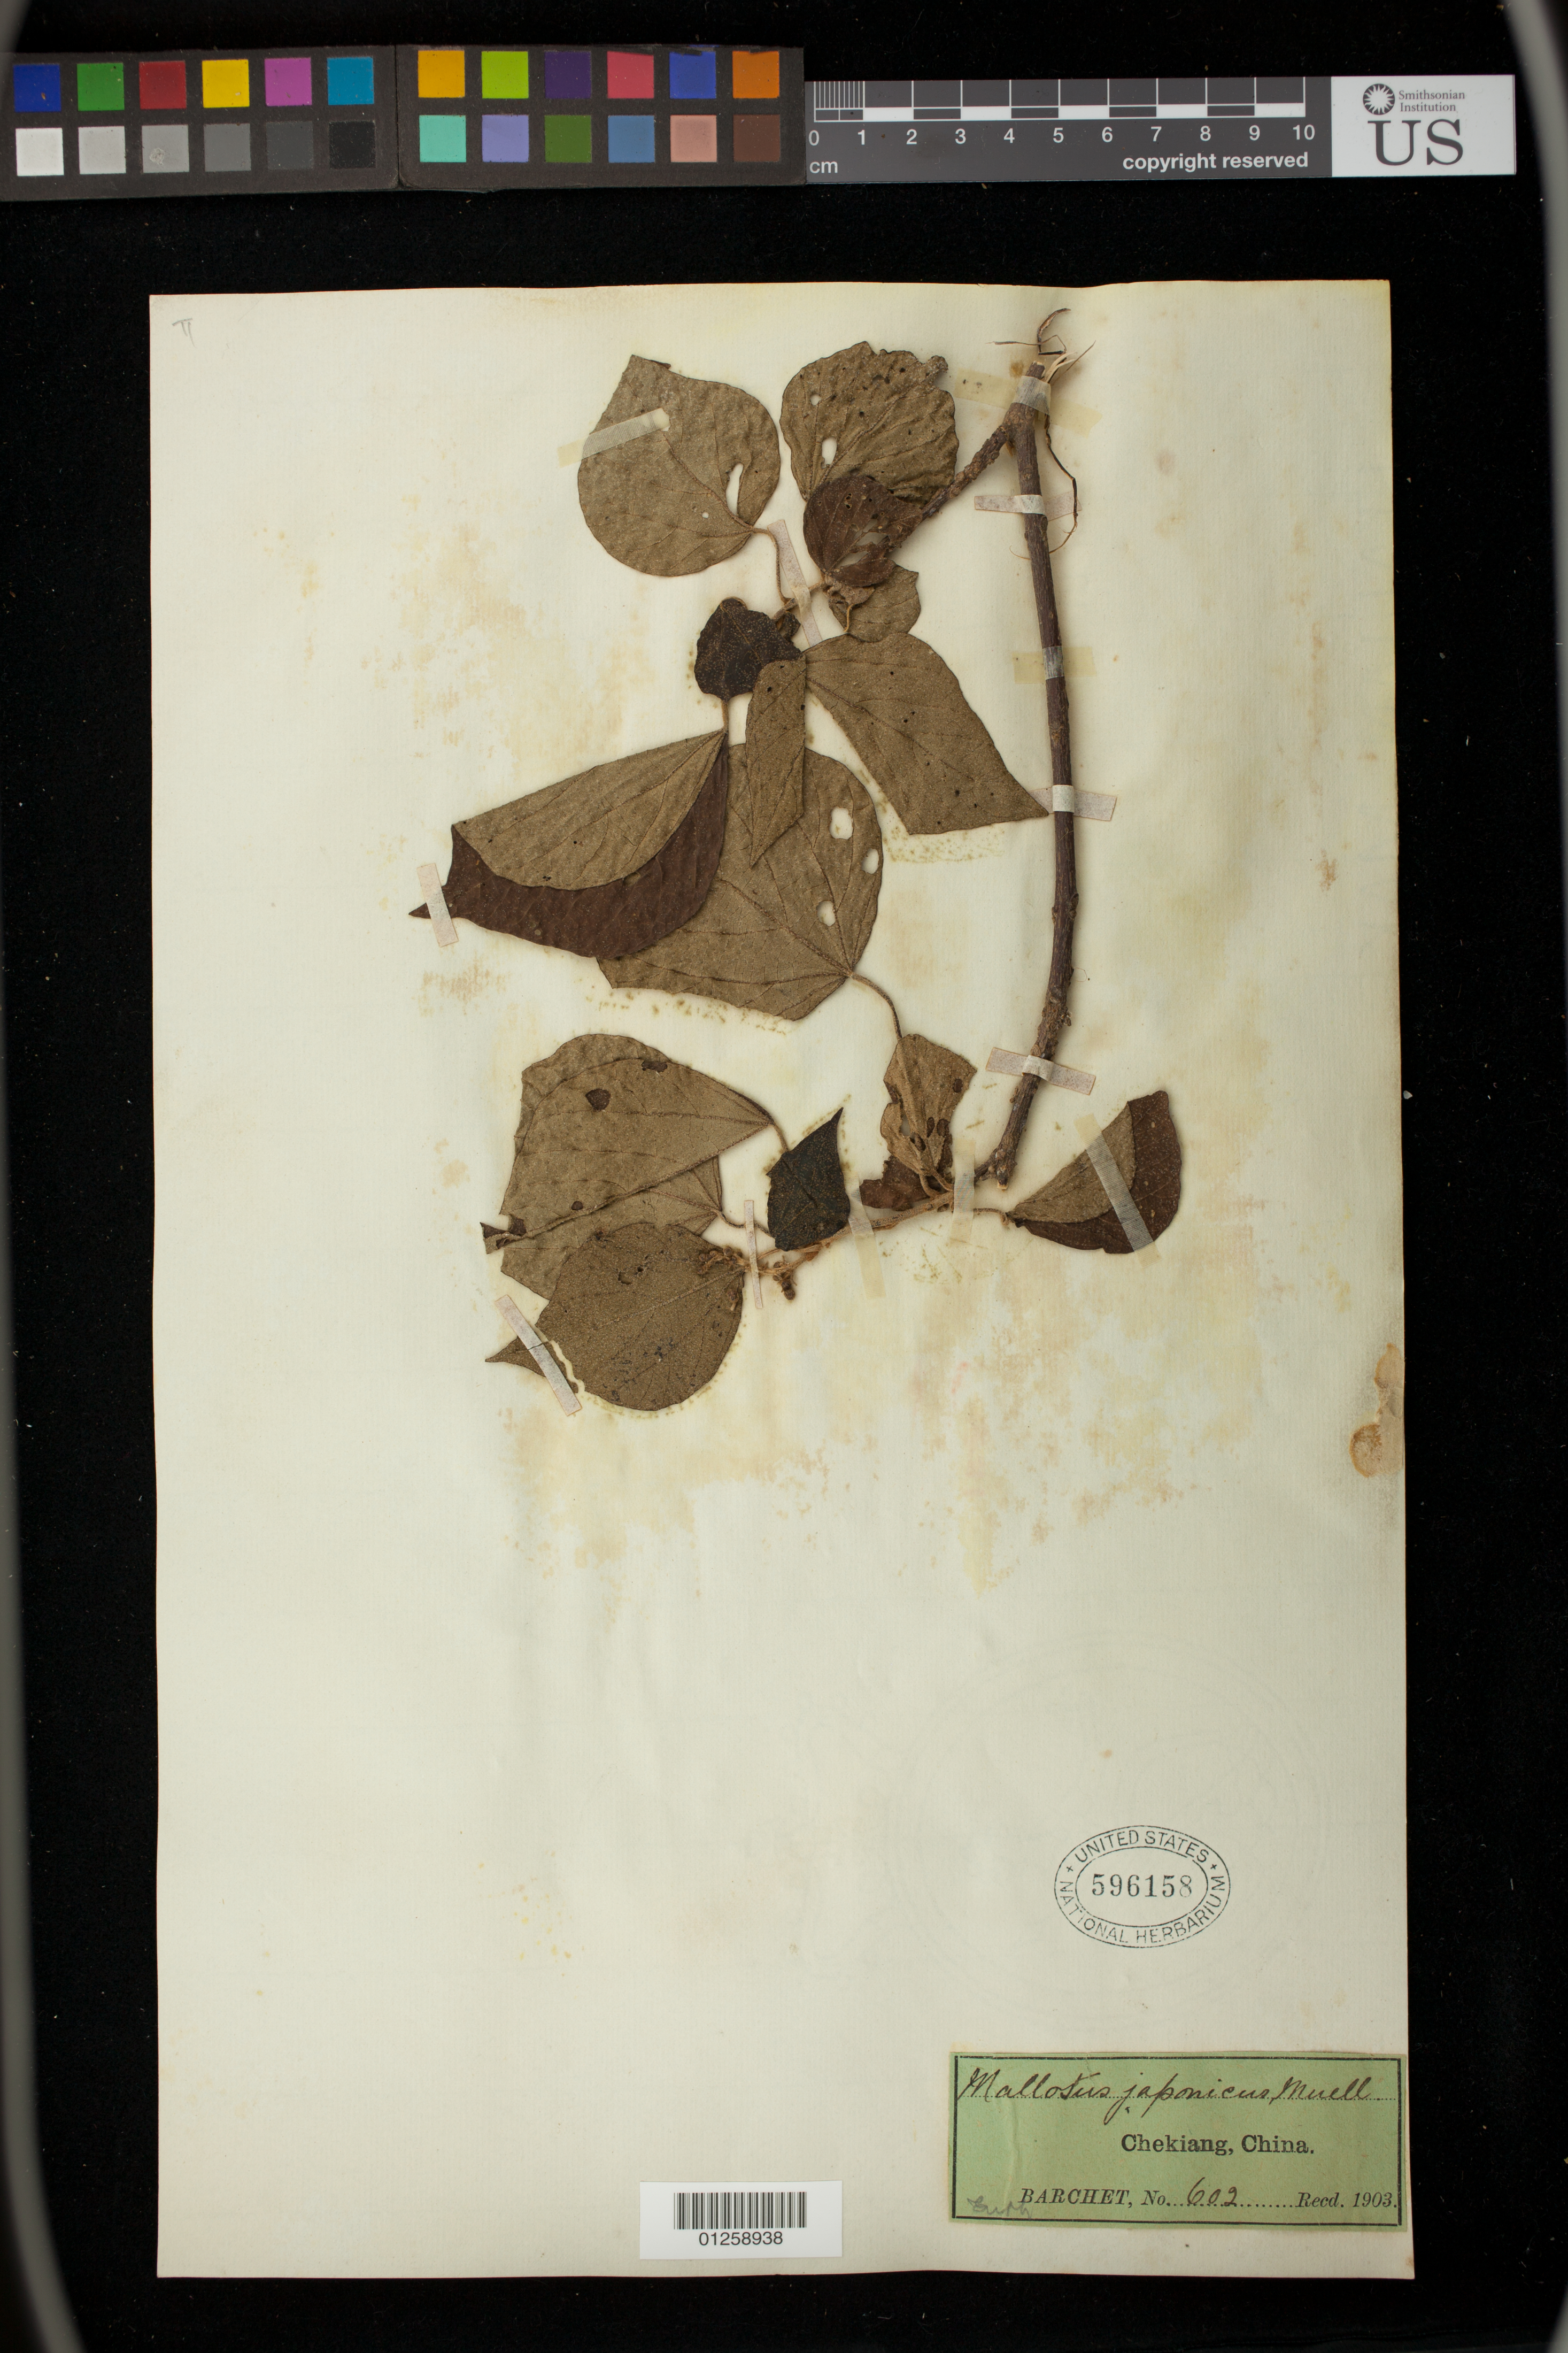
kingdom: Plantae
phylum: Tracheophyta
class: Magnoliopsida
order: Malpighiales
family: Euphorbiaceae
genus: Mallotus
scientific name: Mallotus japonicus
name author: (Spreng.) Müll. Arg.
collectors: Barchet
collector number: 602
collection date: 1903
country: China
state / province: Zhejiang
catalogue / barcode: US 596158